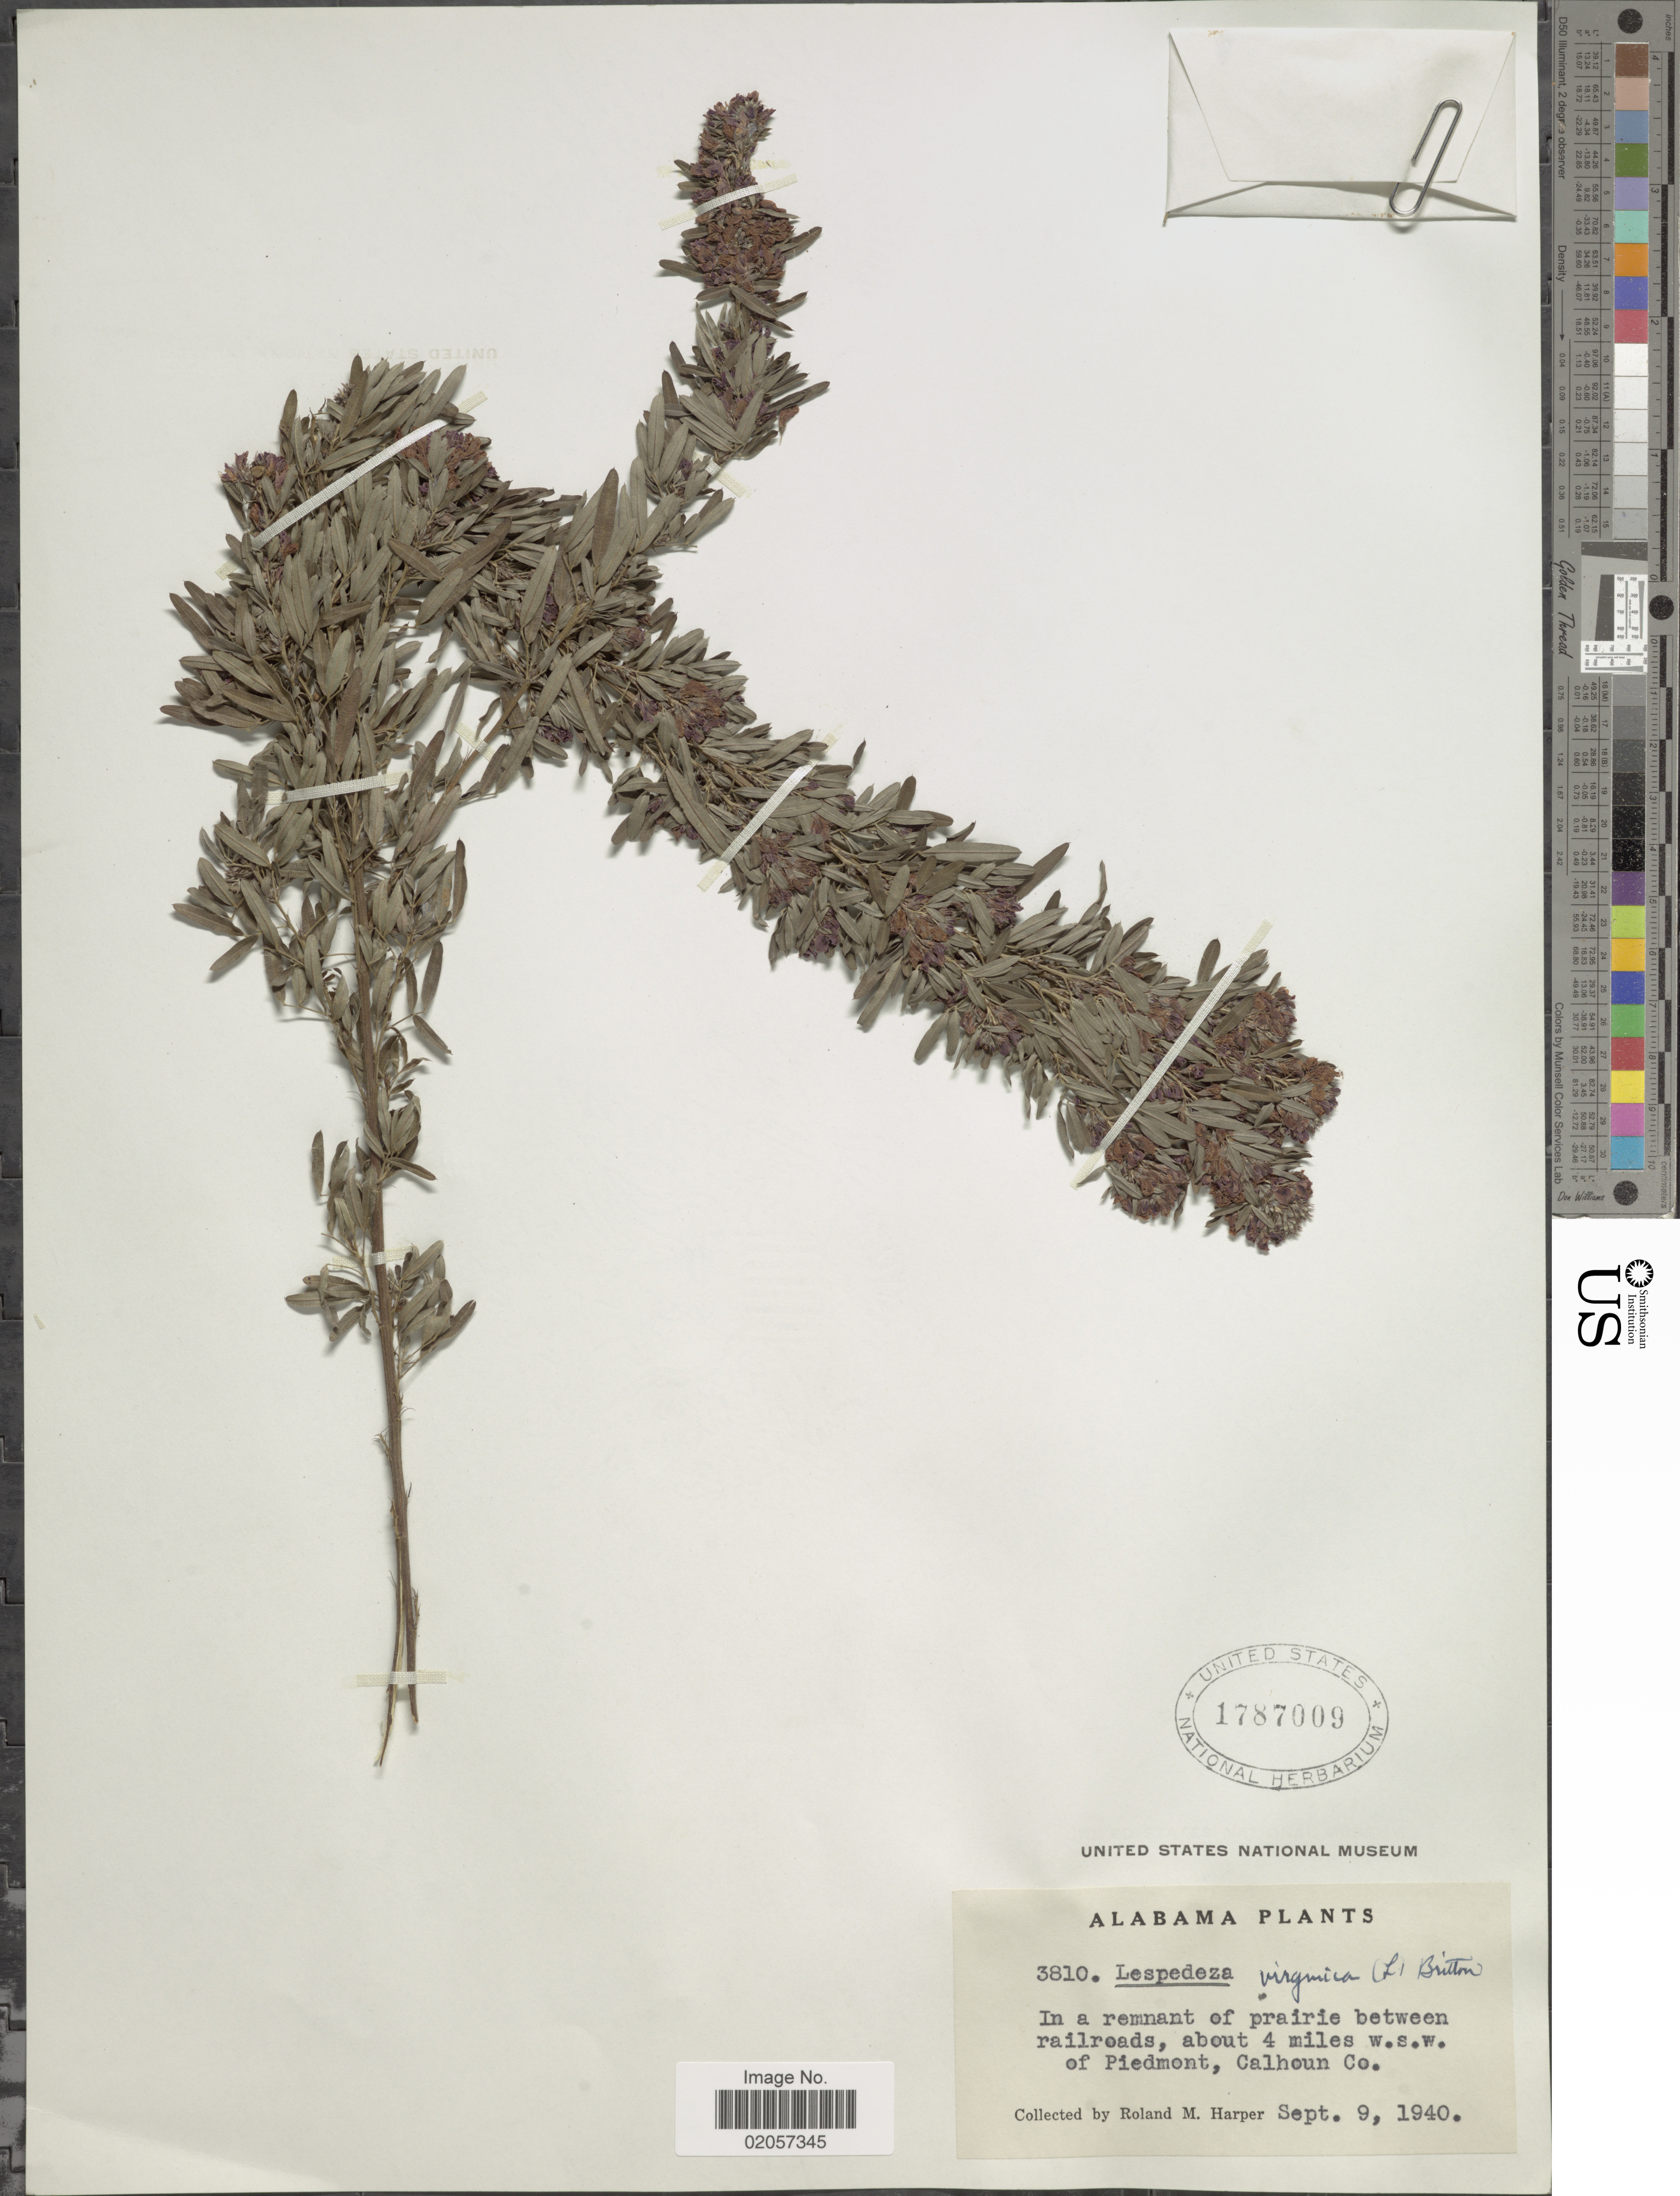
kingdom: Plantae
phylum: Tracheophyta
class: Magnoliopsida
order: Fabales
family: Fabaceae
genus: Lespedeza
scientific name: Lespedeza virginica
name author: (L.) Britton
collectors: R. M. Harper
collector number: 3810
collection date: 1940-09-09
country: United States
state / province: Alabama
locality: Alabama, In remnant of prairie between railroads, about 4 miles w.s.w of Piedmont, Calhoun Co.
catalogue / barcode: US 1787009